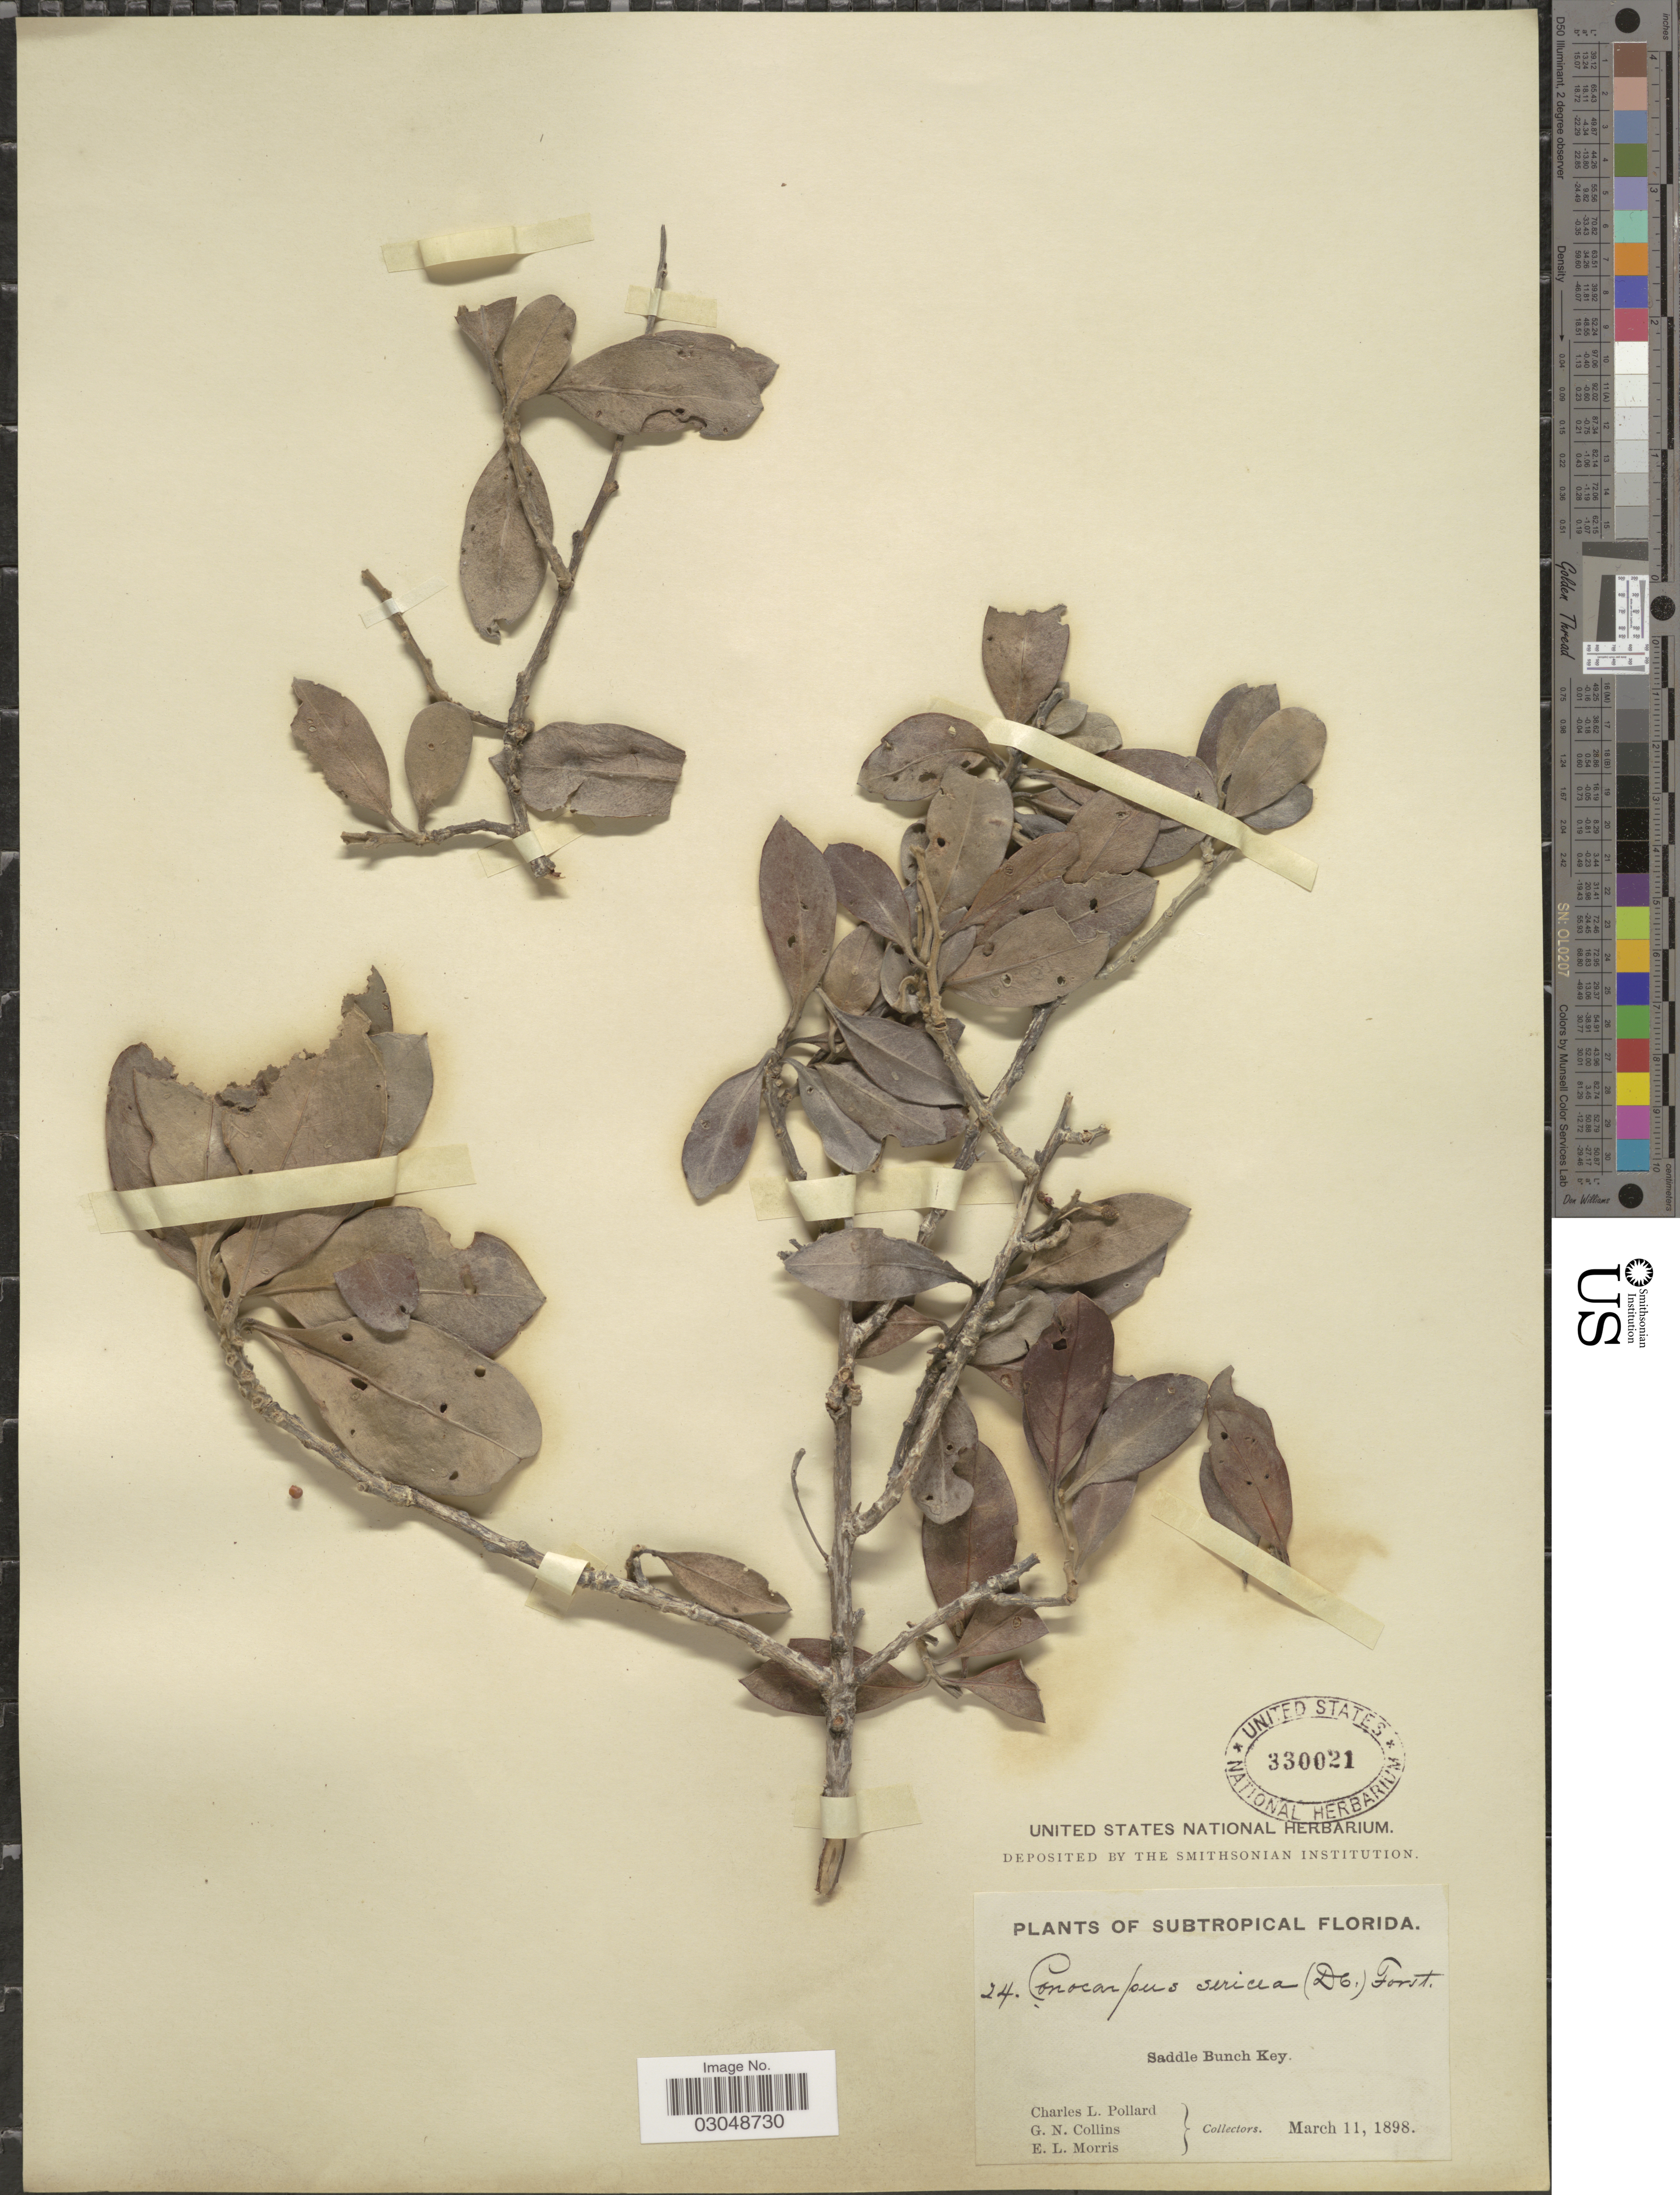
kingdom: Plantae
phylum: Tracheophyta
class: Magnoliopsida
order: Myrtales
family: Combretaceae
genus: Conocarpus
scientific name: Conocarpus erectus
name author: L.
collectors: C. L. Pollard, G. Collins & E. Morris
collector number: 24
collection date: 1898-03-11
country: United States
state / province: Florida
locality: Subtropical Florida. Saddle Bunch Key.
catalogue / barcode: US 330021